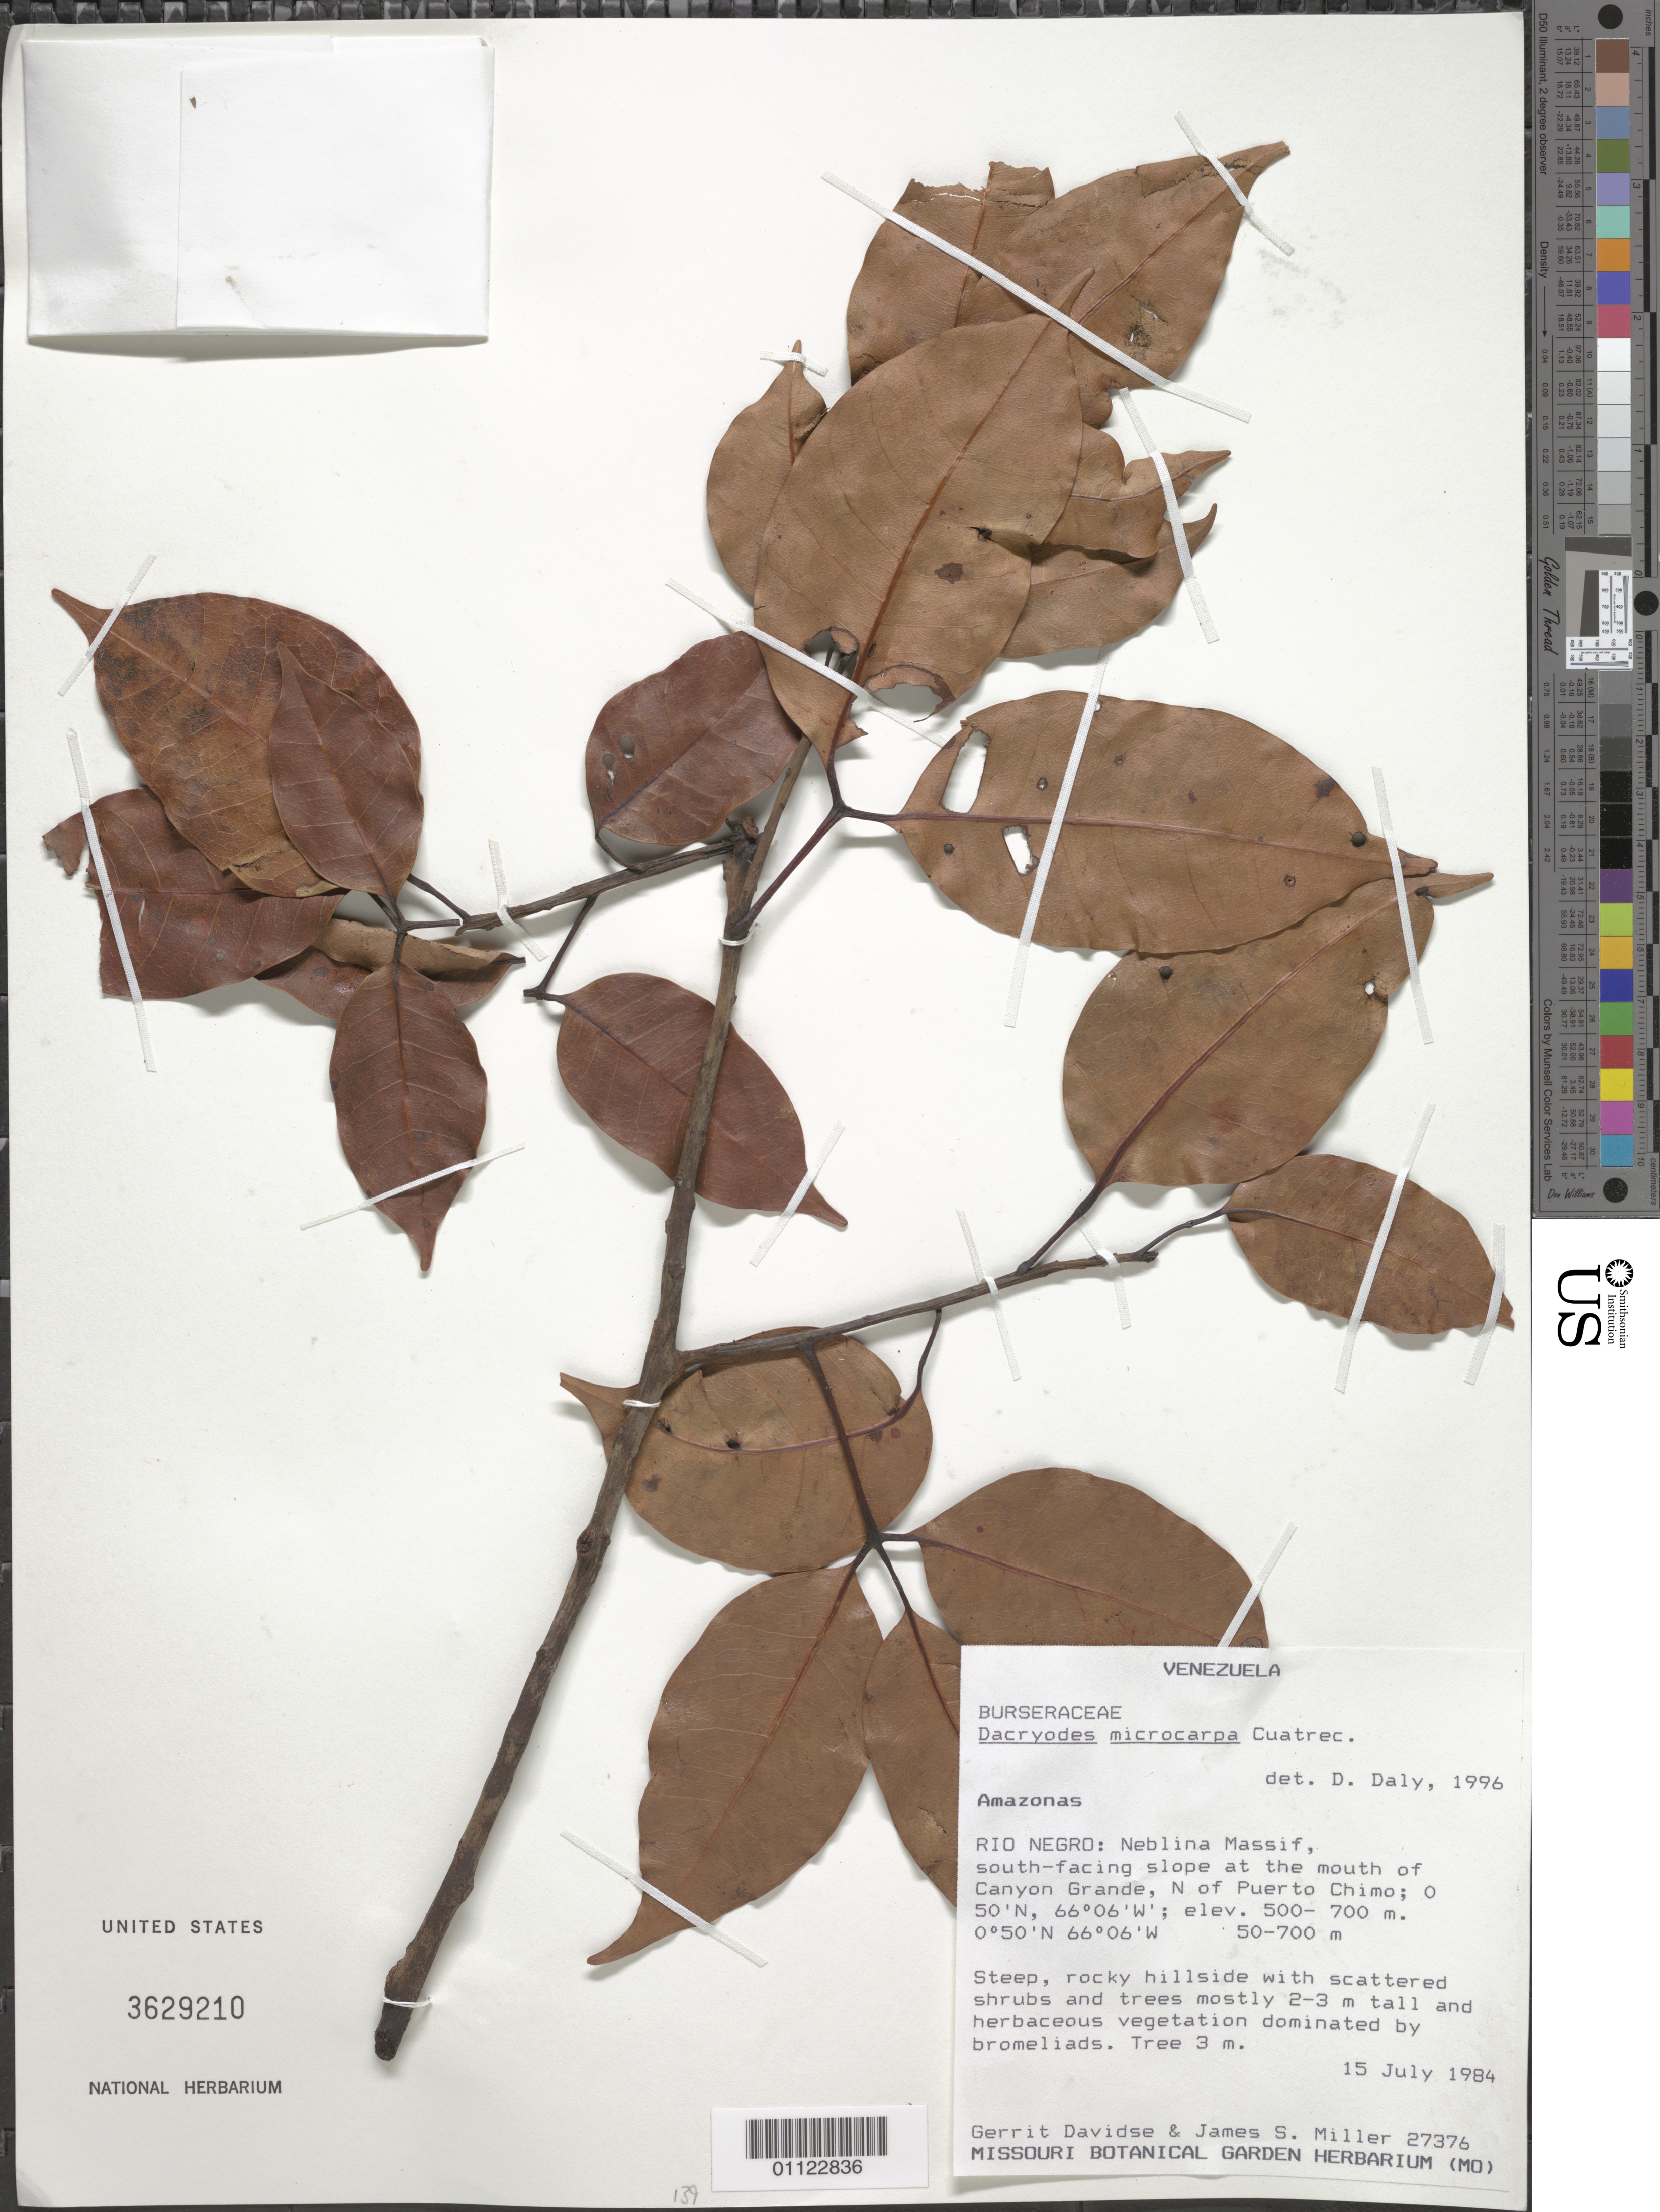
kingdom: Plantae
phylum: Tracheophyta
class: Magnoliopsida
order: Sapindales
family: Burseraceae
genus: Dacryodes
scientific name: Dacryodes microcarpa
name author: Cuatrec.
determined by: Daly, D. C.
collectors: G. Davidse & J. S. Miller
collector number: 27376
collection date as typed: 15-Jul-84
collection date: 1984-07-15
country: Venezuela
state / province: Amazonas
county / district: Río Negro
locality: Neblina Massif, Canyon Grande, N of Puerto Chimo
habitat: Steep, rocky hillside with scattered shrubs and trees mostly 2-3m tall and herbaceous vegetation dominated by bromeliads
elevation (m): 500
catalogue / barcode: US 3629210